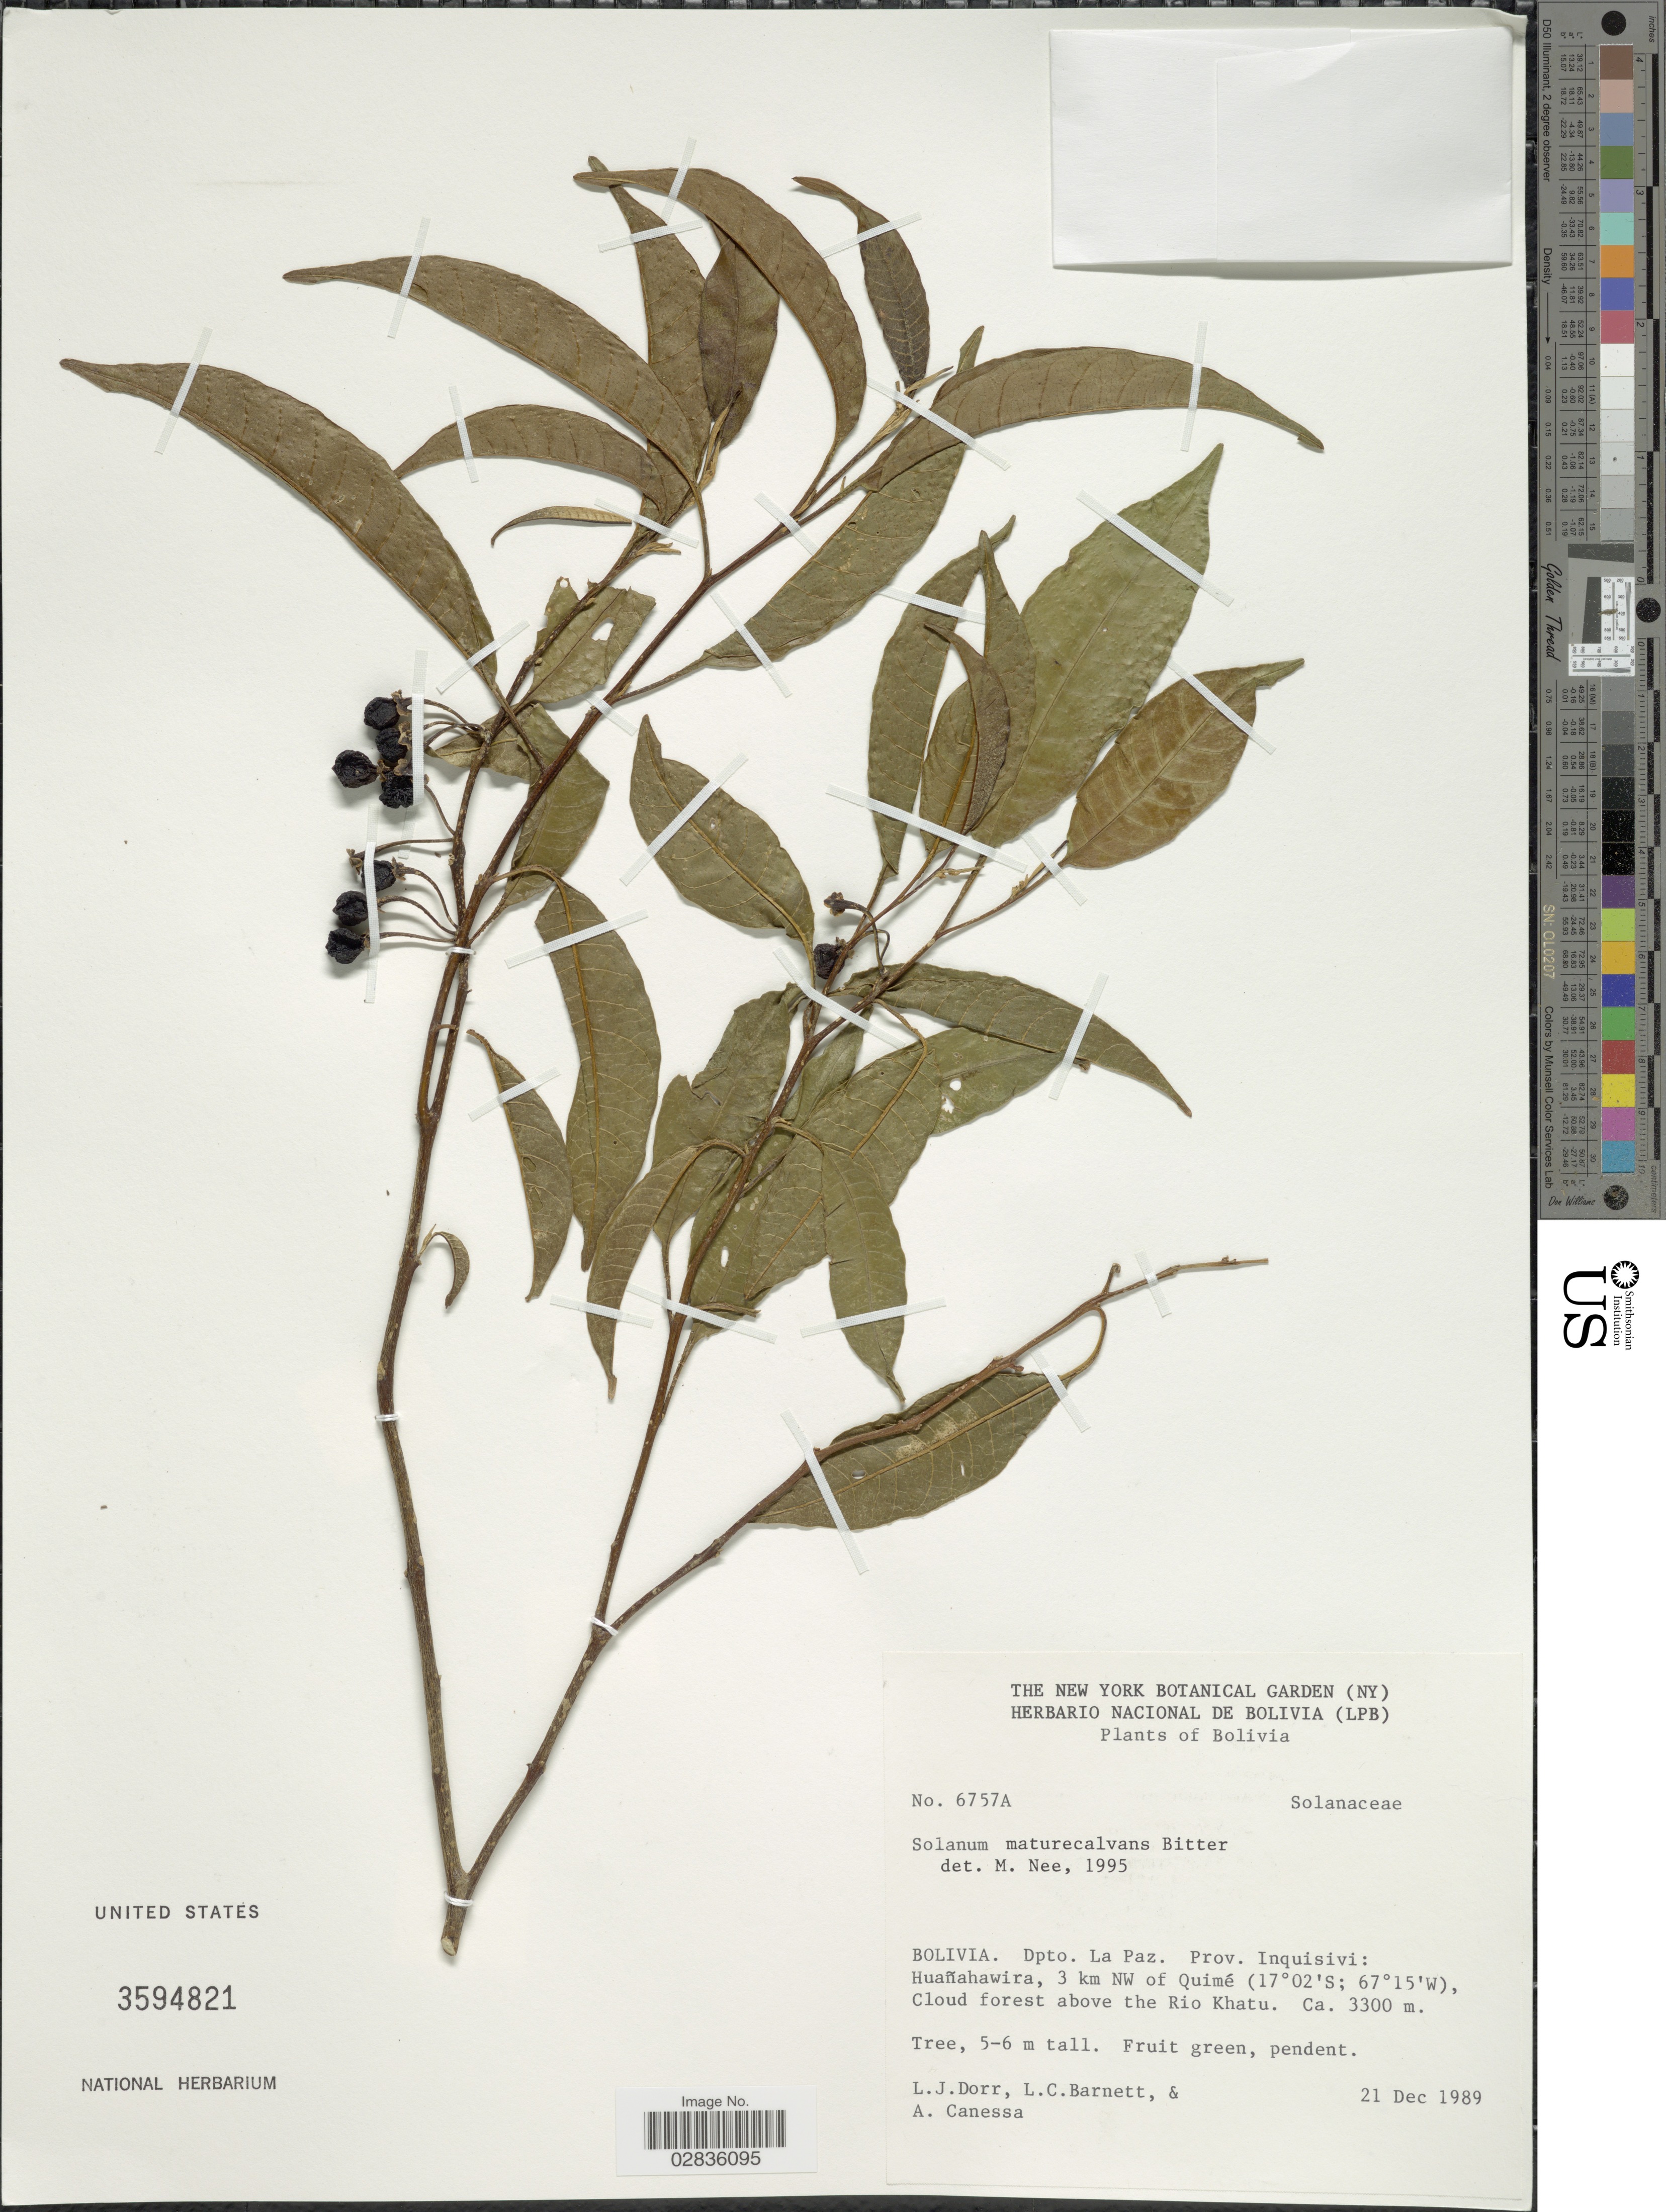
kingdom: Plantae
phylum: Tracheophyta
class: Magnoliopsida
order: Solanales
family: Solanaceae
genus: Solanum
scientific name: Solanum maturecalvans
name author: Bitter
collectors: L. J. Dorr, L. C. Barnett & A. Canessa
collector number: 6757A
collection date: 1989-12-21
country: Bolivia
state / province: La Paz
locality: Dpto. La Paz. Prov. Inquisivi: Huañahawira, 3 km NW of Quimé, Cloud forest above the Rio Khatu.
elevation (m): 3300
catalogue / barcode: US 3594821